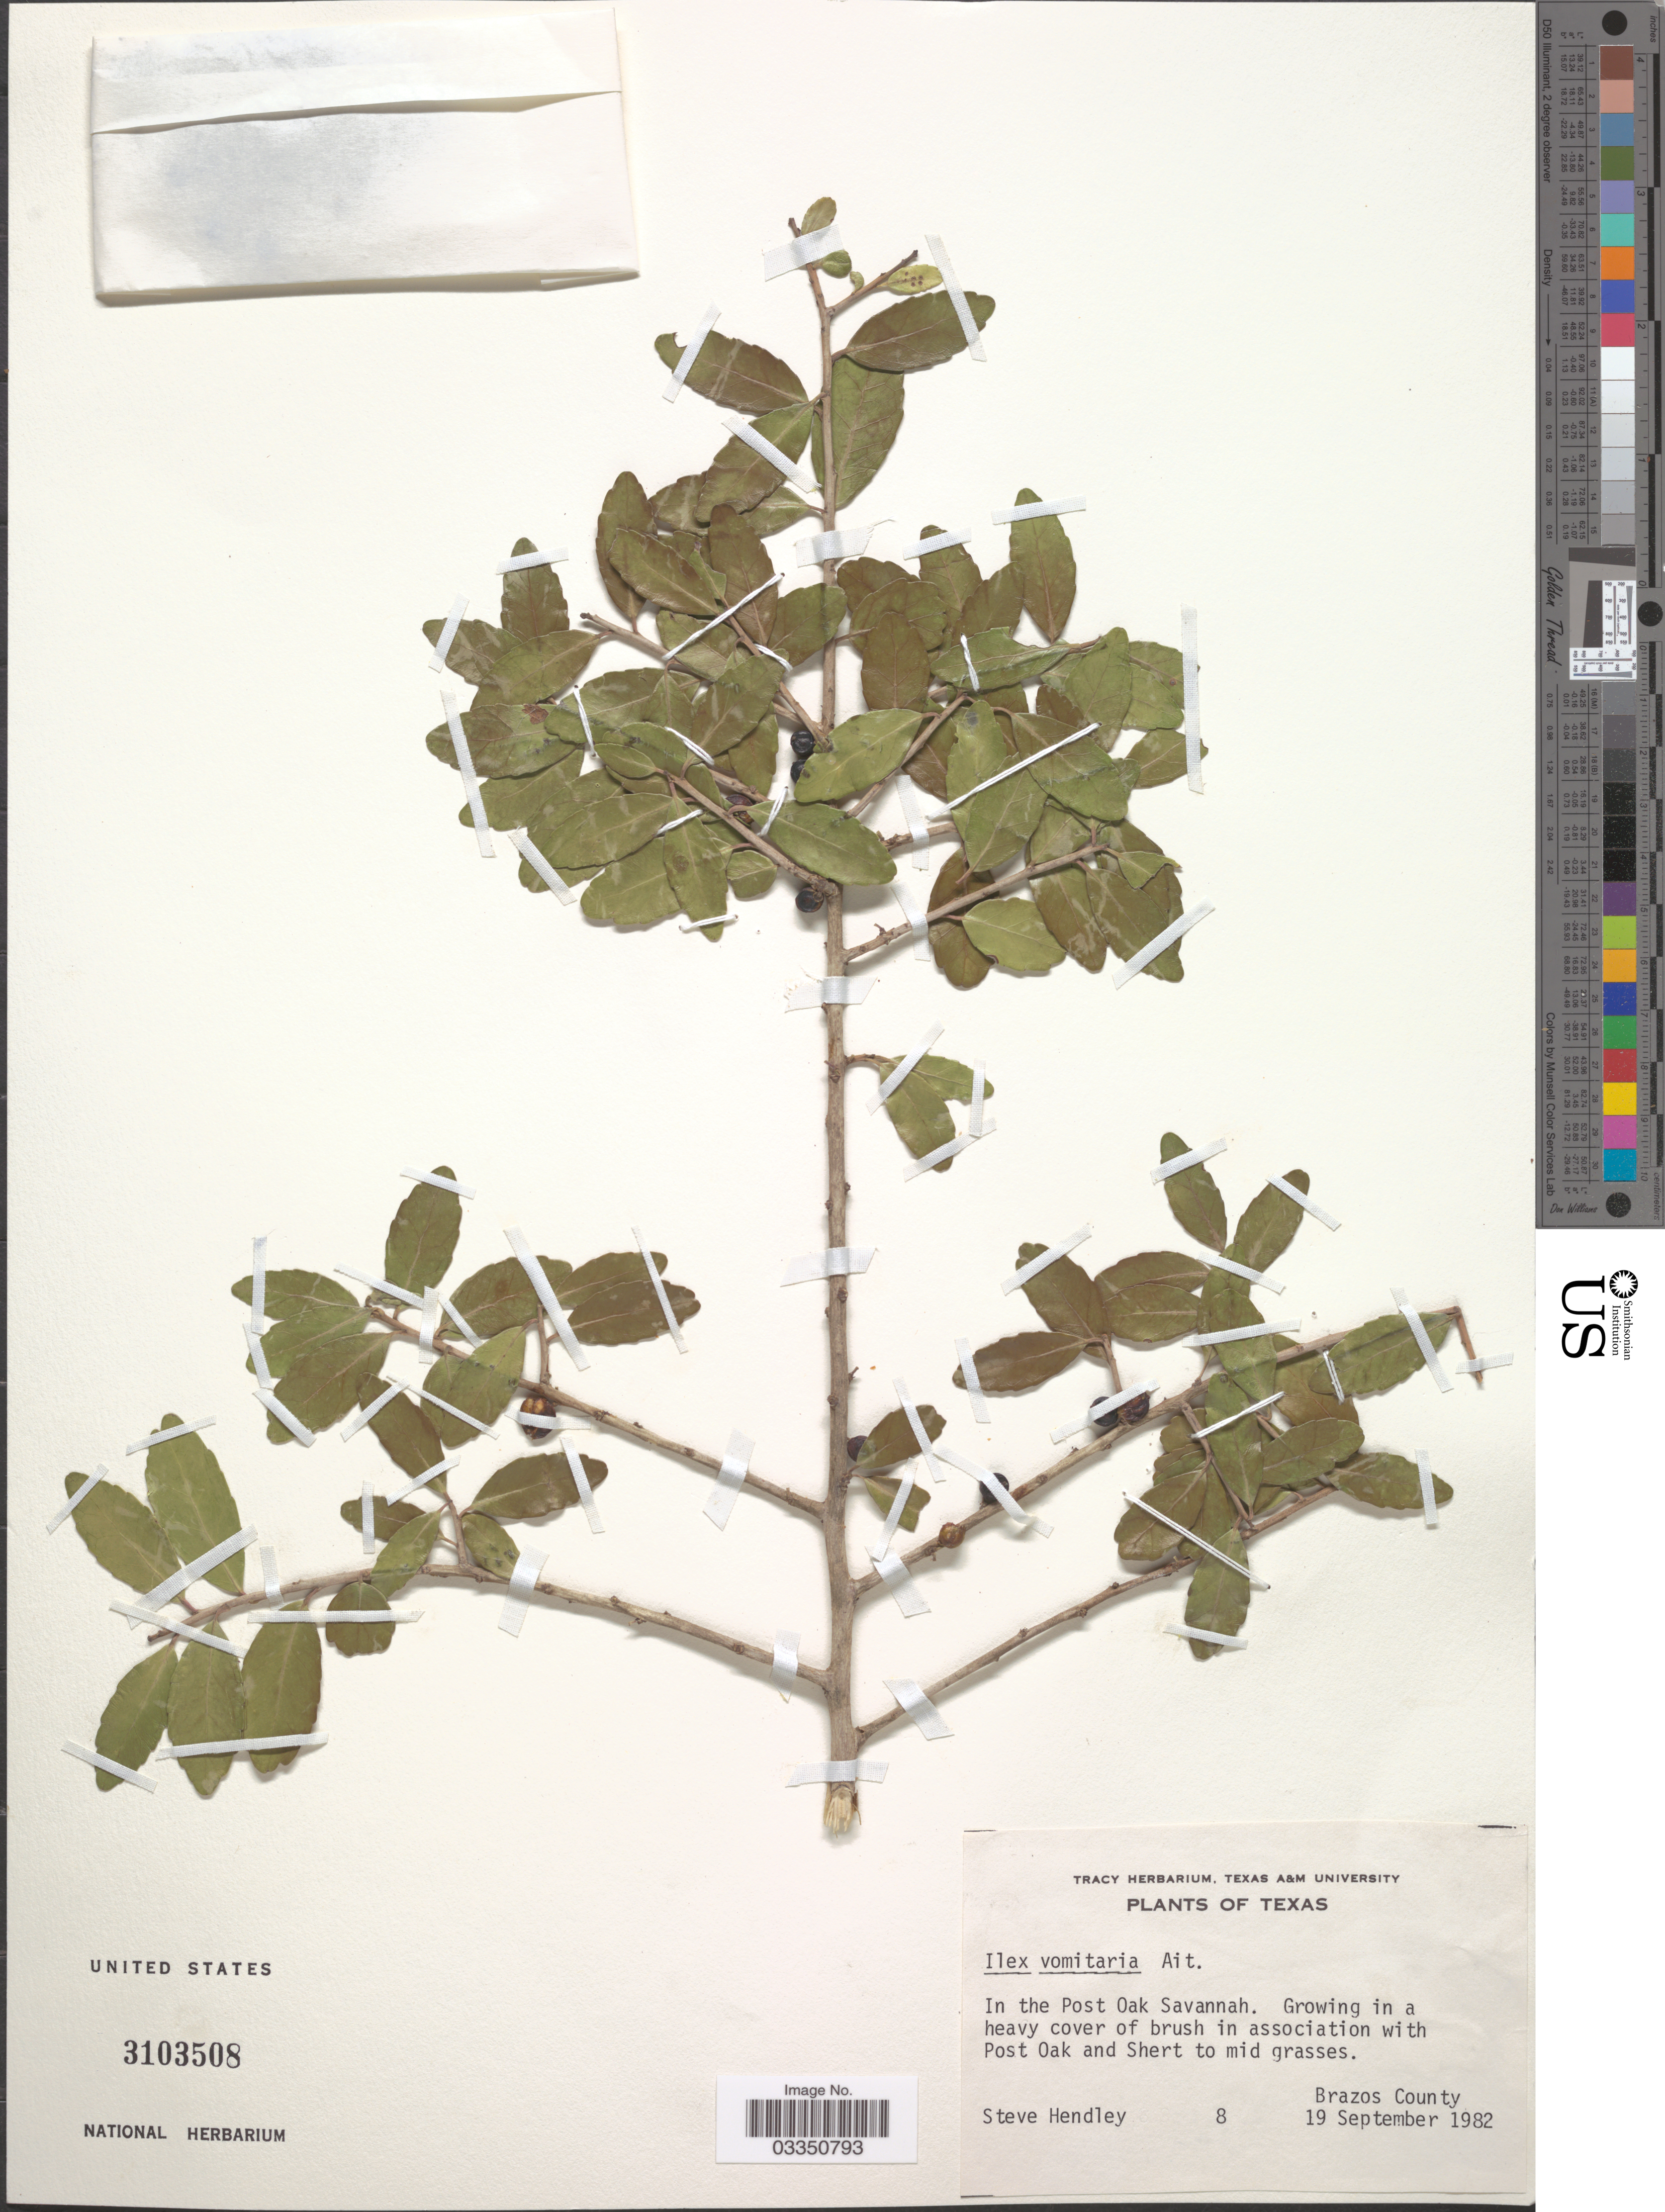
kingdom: Plantae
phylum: Tracheophyta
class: Magnoliopsida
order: Aquifoliales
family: Aquifoliaceae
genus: Ilex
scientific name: Ilex vomitoria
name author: Aiton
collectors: S. Hendley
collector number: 8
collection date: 1982-09-19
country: United States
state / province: Texas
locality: In the Post Oak Savannah. Brazos County.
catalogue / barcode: US 3103508